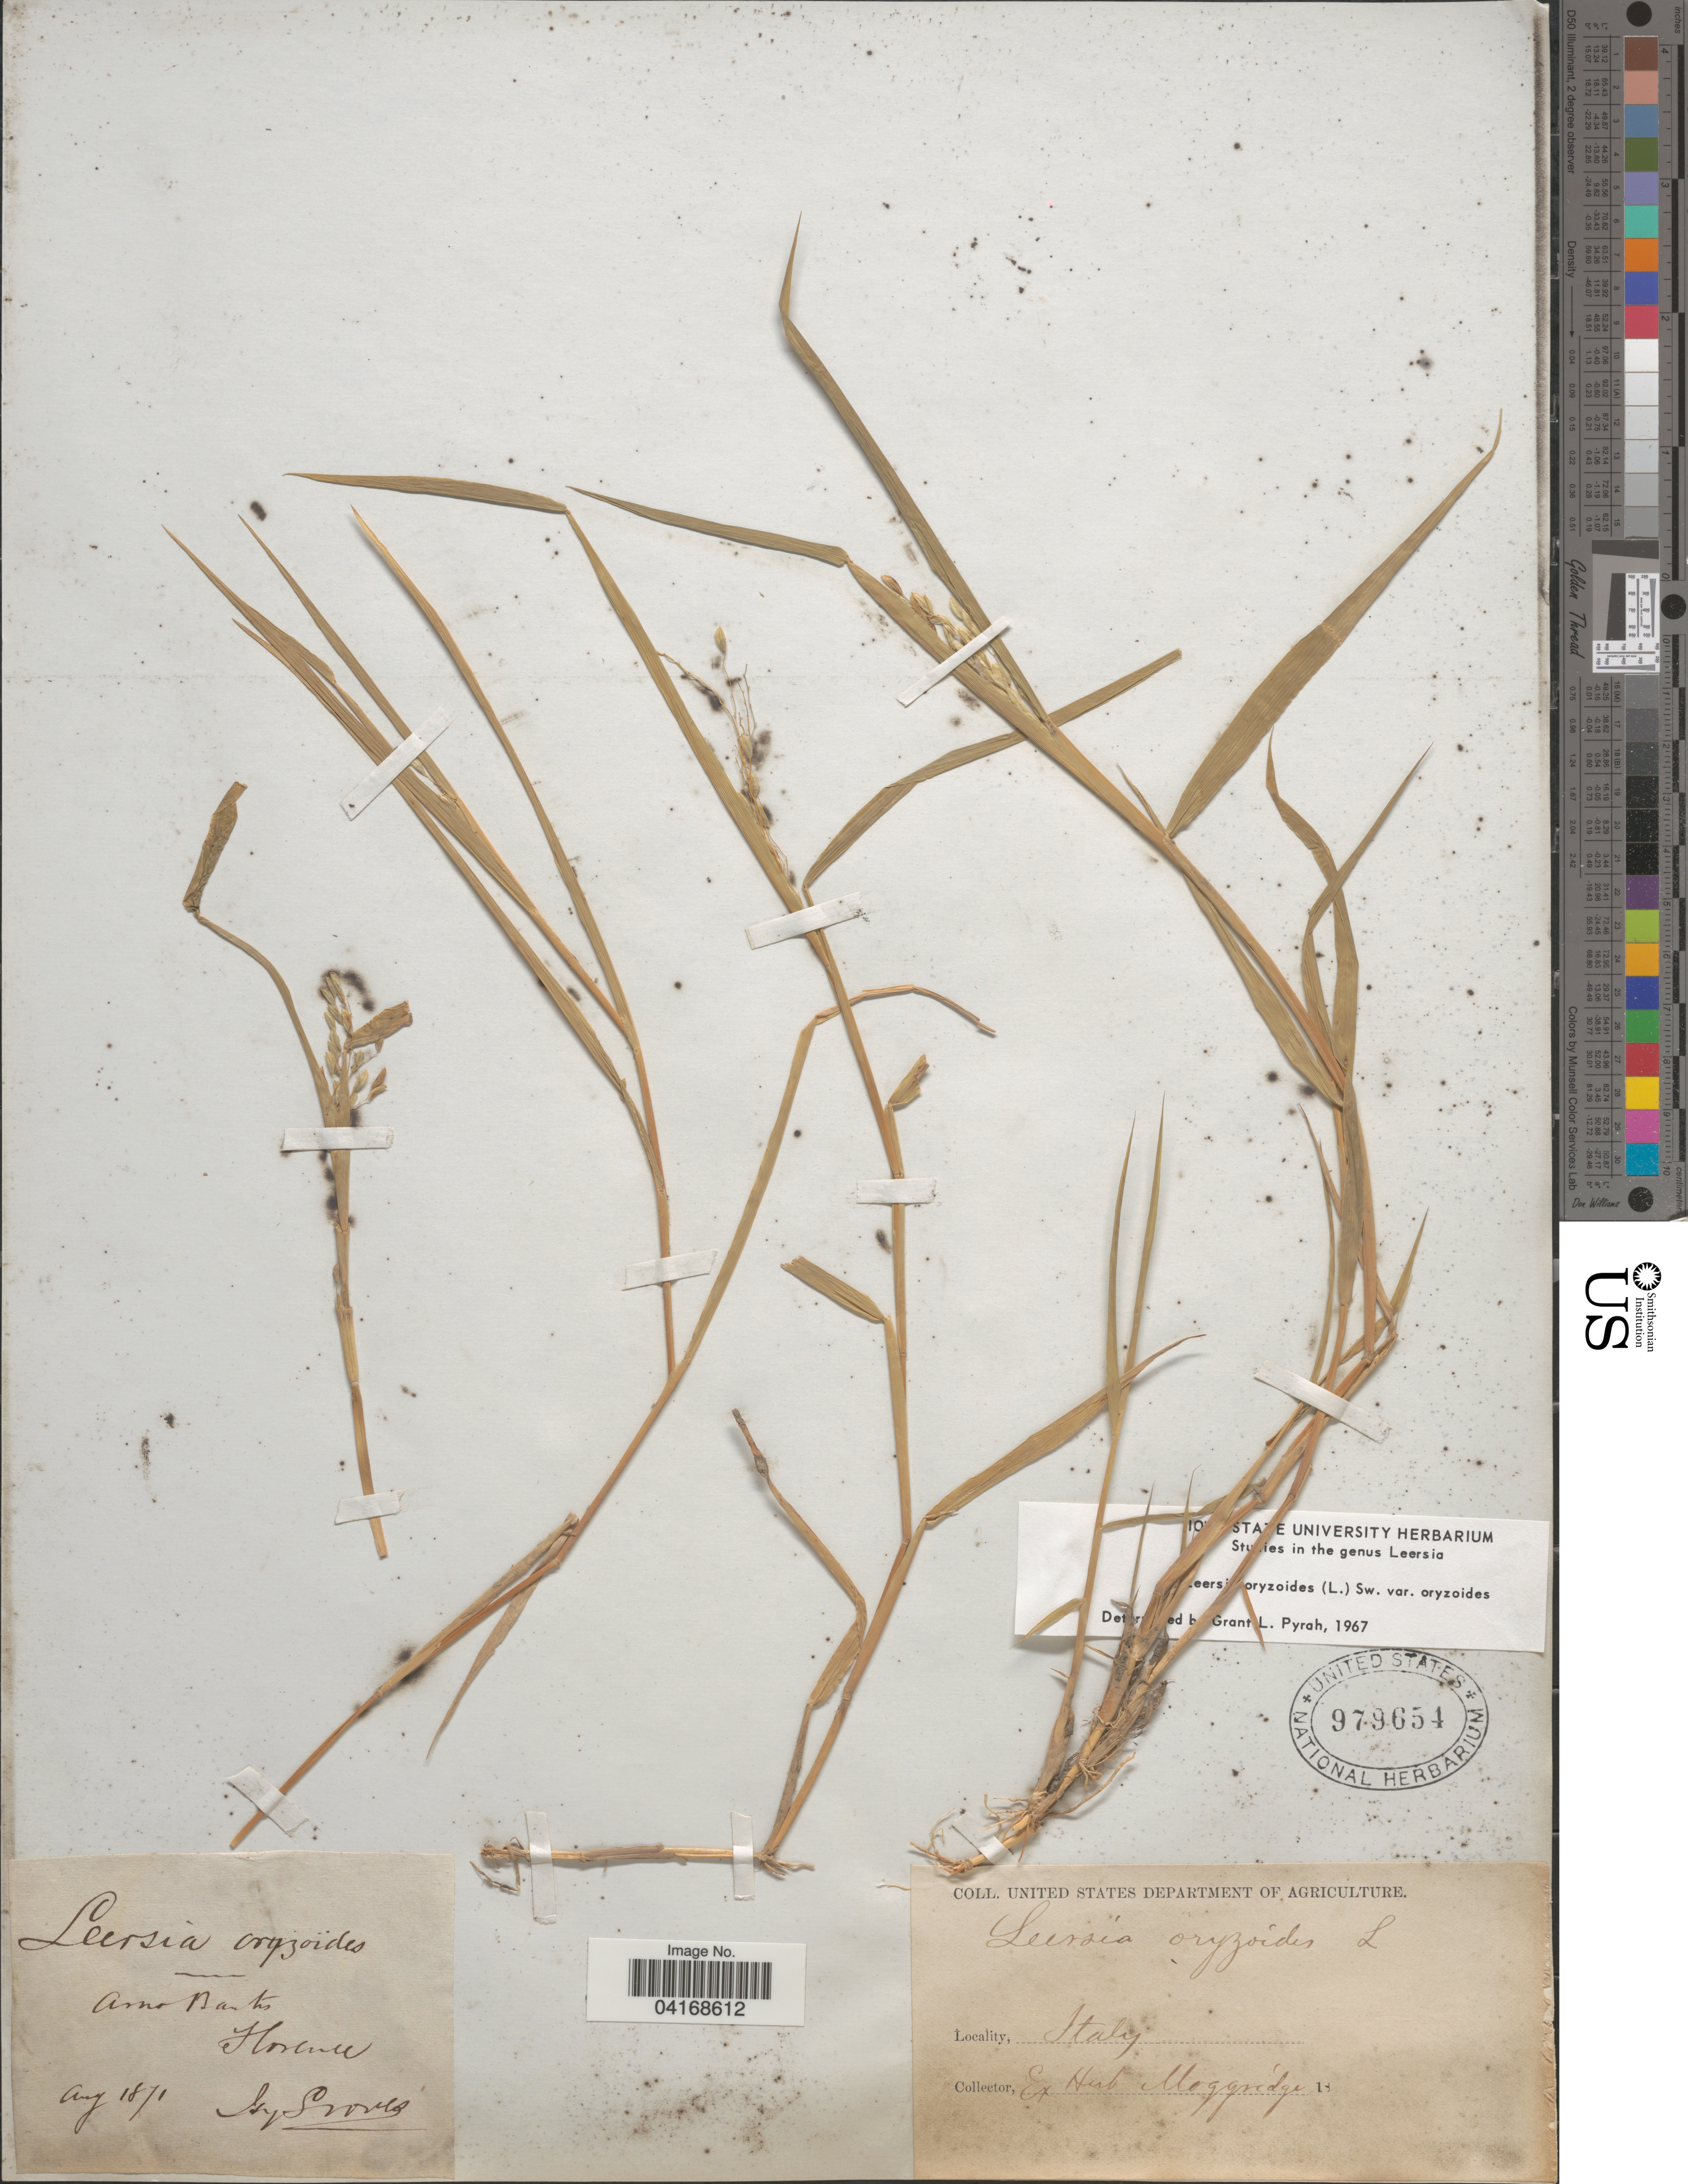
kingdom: Plantae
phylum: Tracheophyta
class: Liliopsida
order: Poales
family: Poaceae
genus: Leersia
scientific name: Leersia oryzoides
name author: (L.) Sw.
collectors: J. Srovez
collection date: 1871-08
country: Italy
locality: Florence.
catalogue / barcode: US 979654